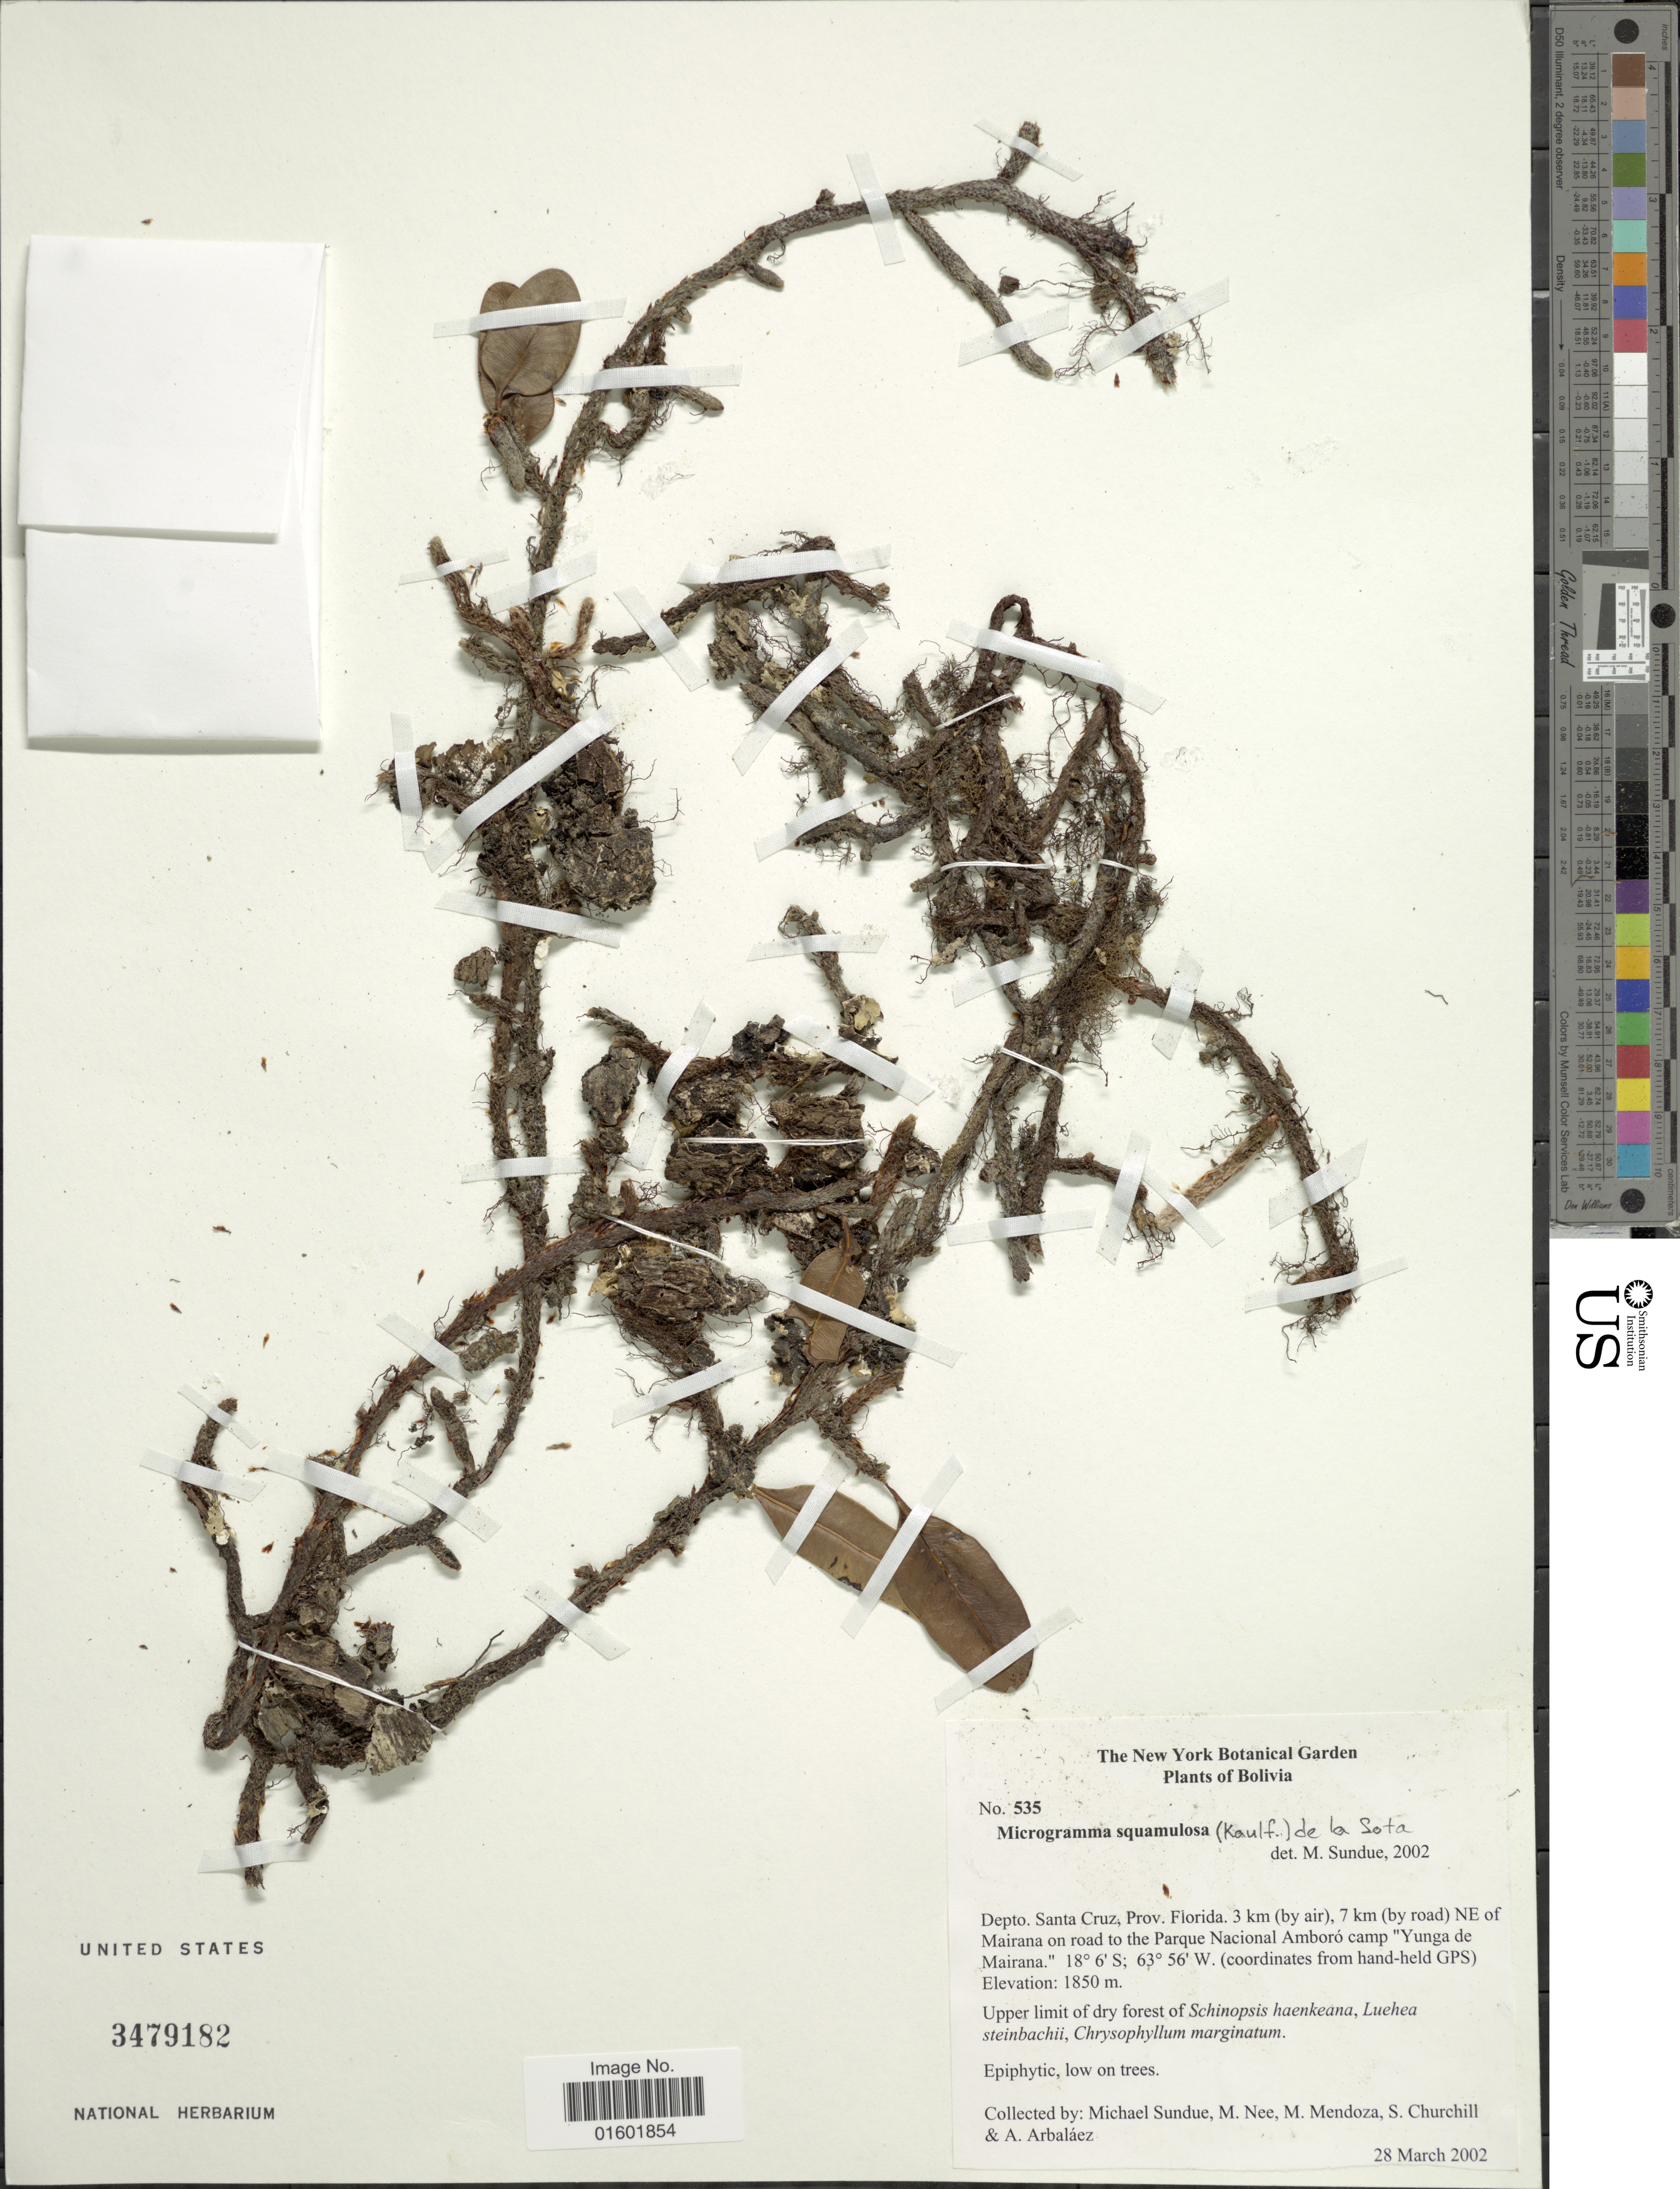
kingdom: Plantae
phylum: Tracheophyta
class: Polypodiopsida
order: Polypodiales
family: Polypodiaceae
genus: Microgramma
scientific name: Microgramma squamulosa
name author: (Kaulf.) Sota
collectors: M. Sundue, M. Nee, M. Mendoza, S. Churchill & A. Arbaláez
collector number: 535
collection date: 2002-03-28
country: Bolivia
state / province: Santa Cruz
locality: Prov. Florida 3 km (By air), 7 km (by road) NE of Mairana on road to the Parque Nacional Amboro camp "Yunga de Mairana"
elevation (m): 1850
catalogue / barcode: US 3479182